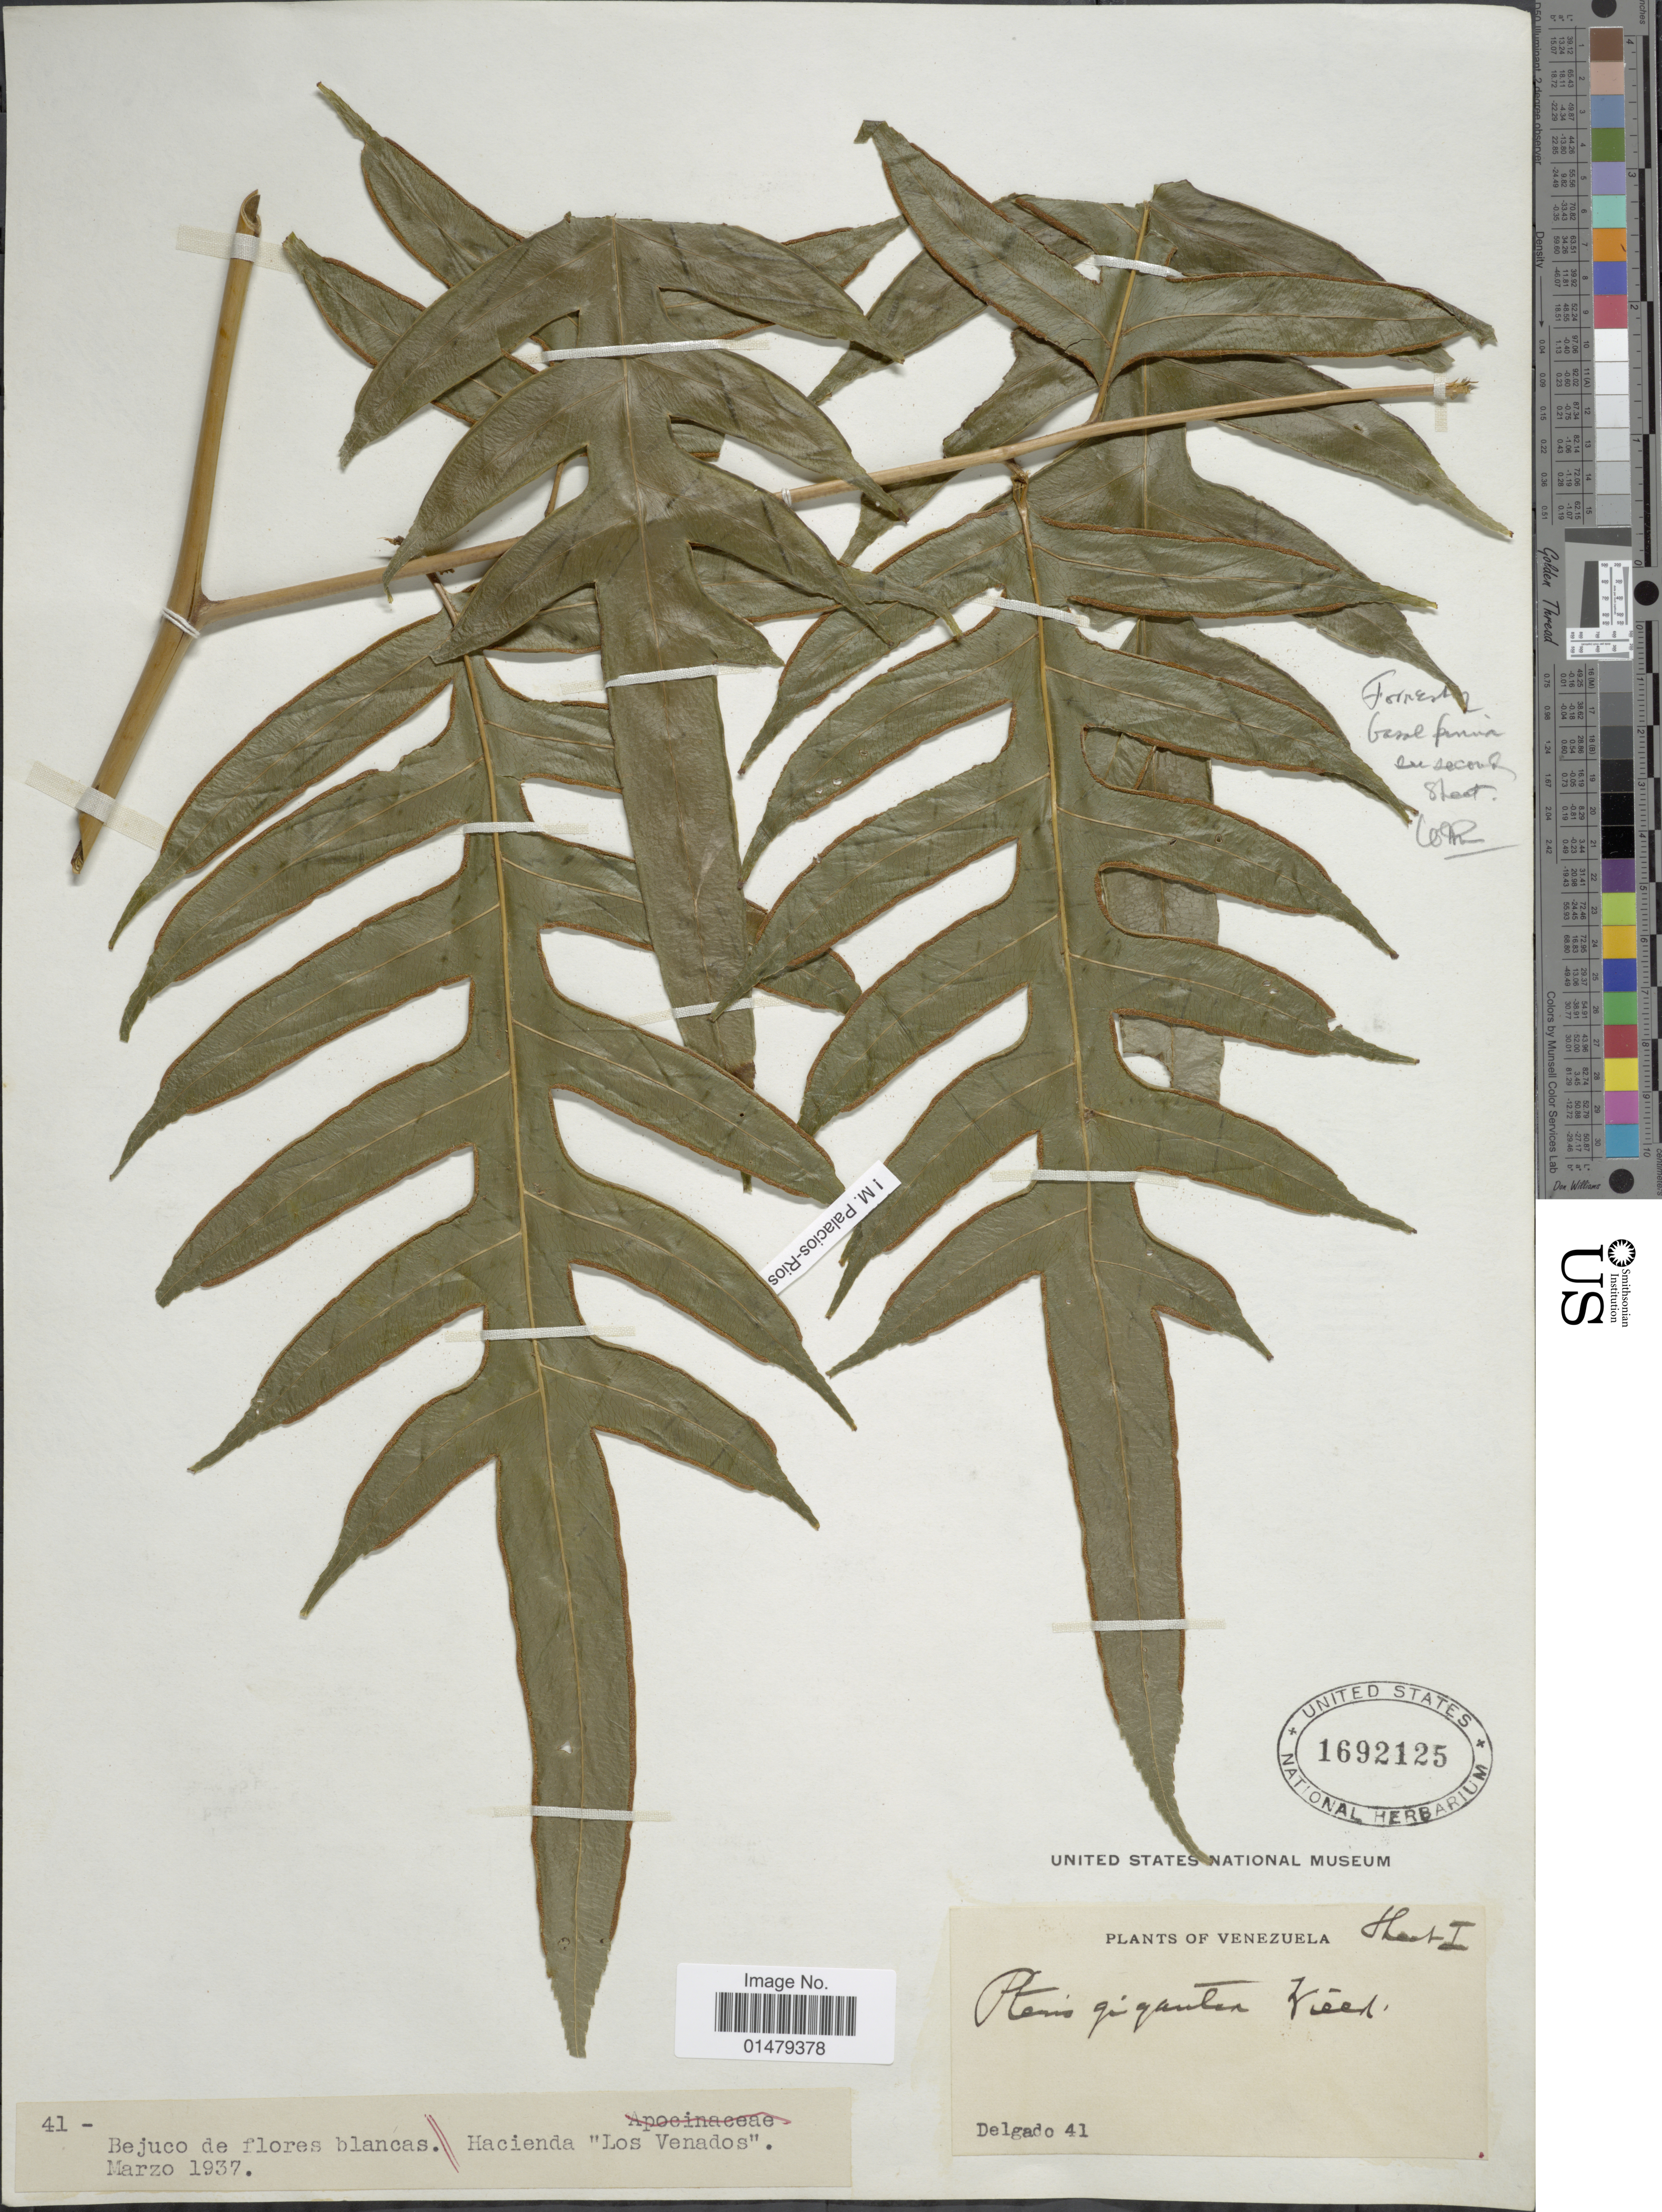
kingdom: Plantae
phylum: Tracheophyta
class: Polypodiopsida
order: Polypodiales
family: Pteridaceae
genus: Pteris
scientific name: Pteris gigantea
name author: Willd.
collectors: Delgado, --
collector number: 41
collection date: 1937-03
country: Venezuela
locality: Hacienda 'Los Venados'.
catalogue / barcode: US 1692125